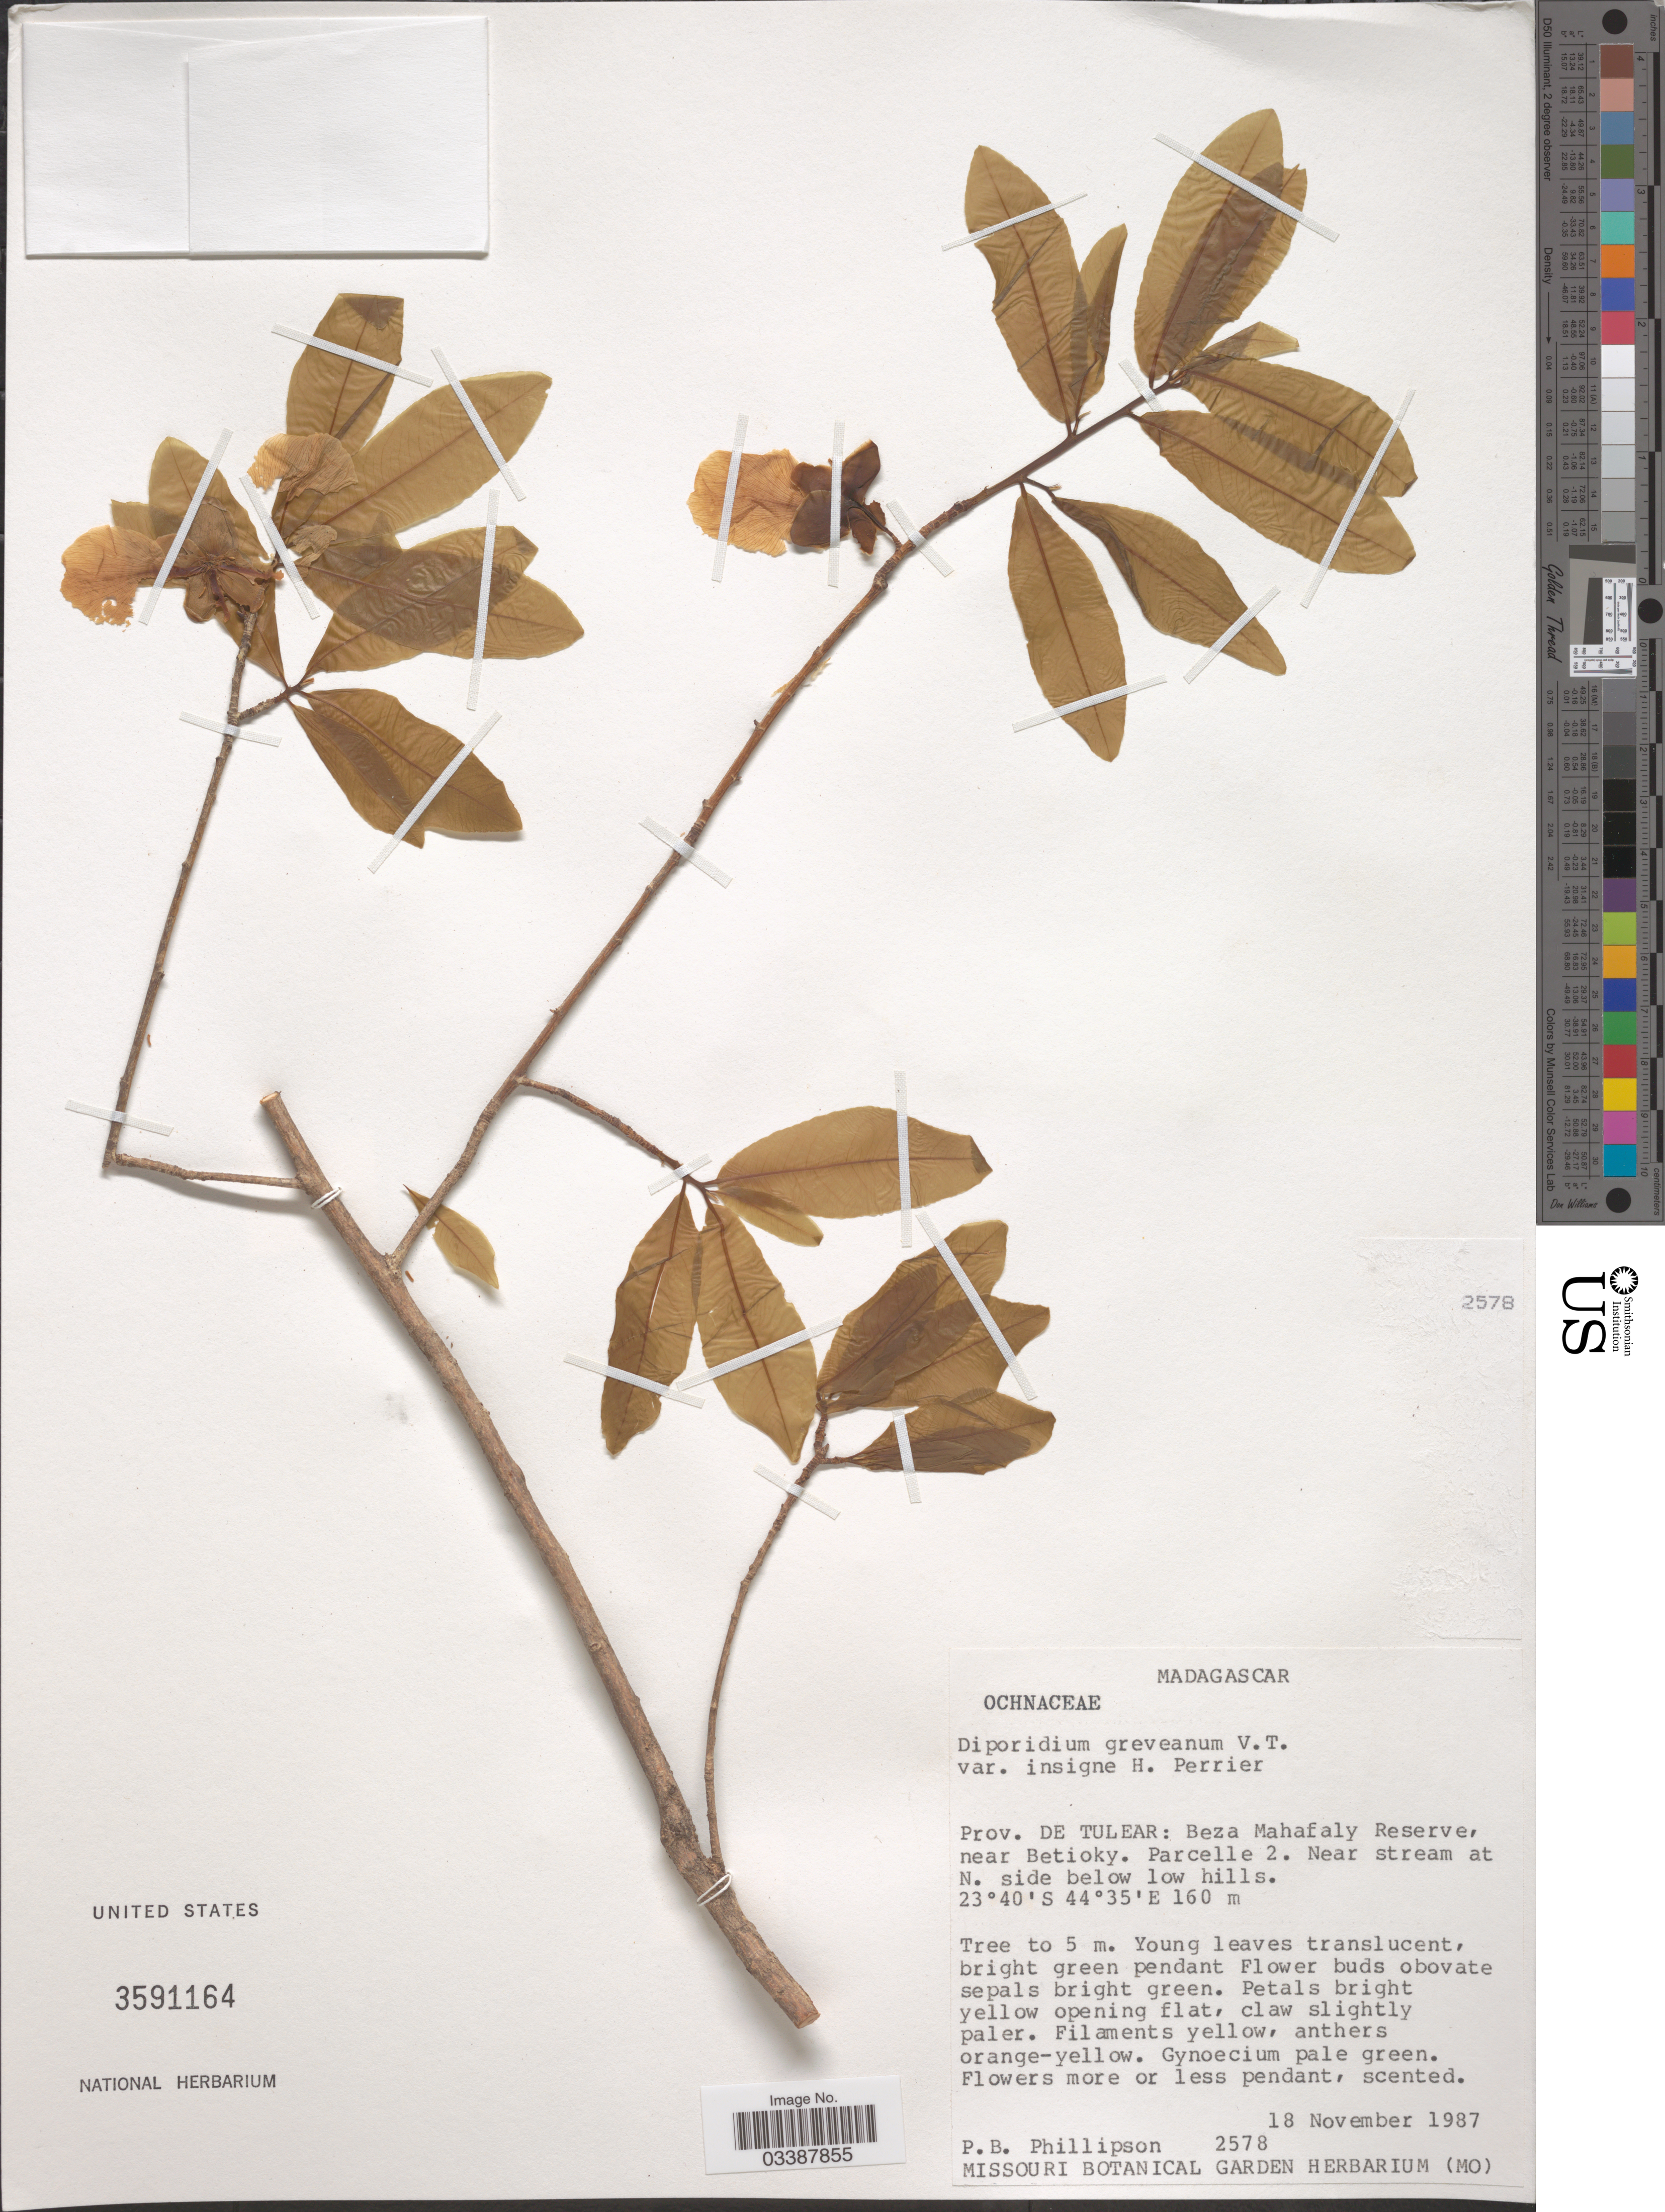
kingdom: Plantae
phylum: Tracheophyta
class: Magnoliopsida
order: Malpighiales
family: Ochnaceae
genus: Diporidium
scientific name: Diporidium greveanum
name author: Tiegh.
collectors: P. B. Phillipson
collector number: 2578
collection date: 1987-11-18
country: Madagascar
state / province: Atsimo-Andrefana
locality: Prov. de Tulear: Beza Mahafaly Reserve, near Betioky. Parcelle 2. Near stream at N. side below low hills.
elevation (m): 160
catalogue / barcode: US 3591164